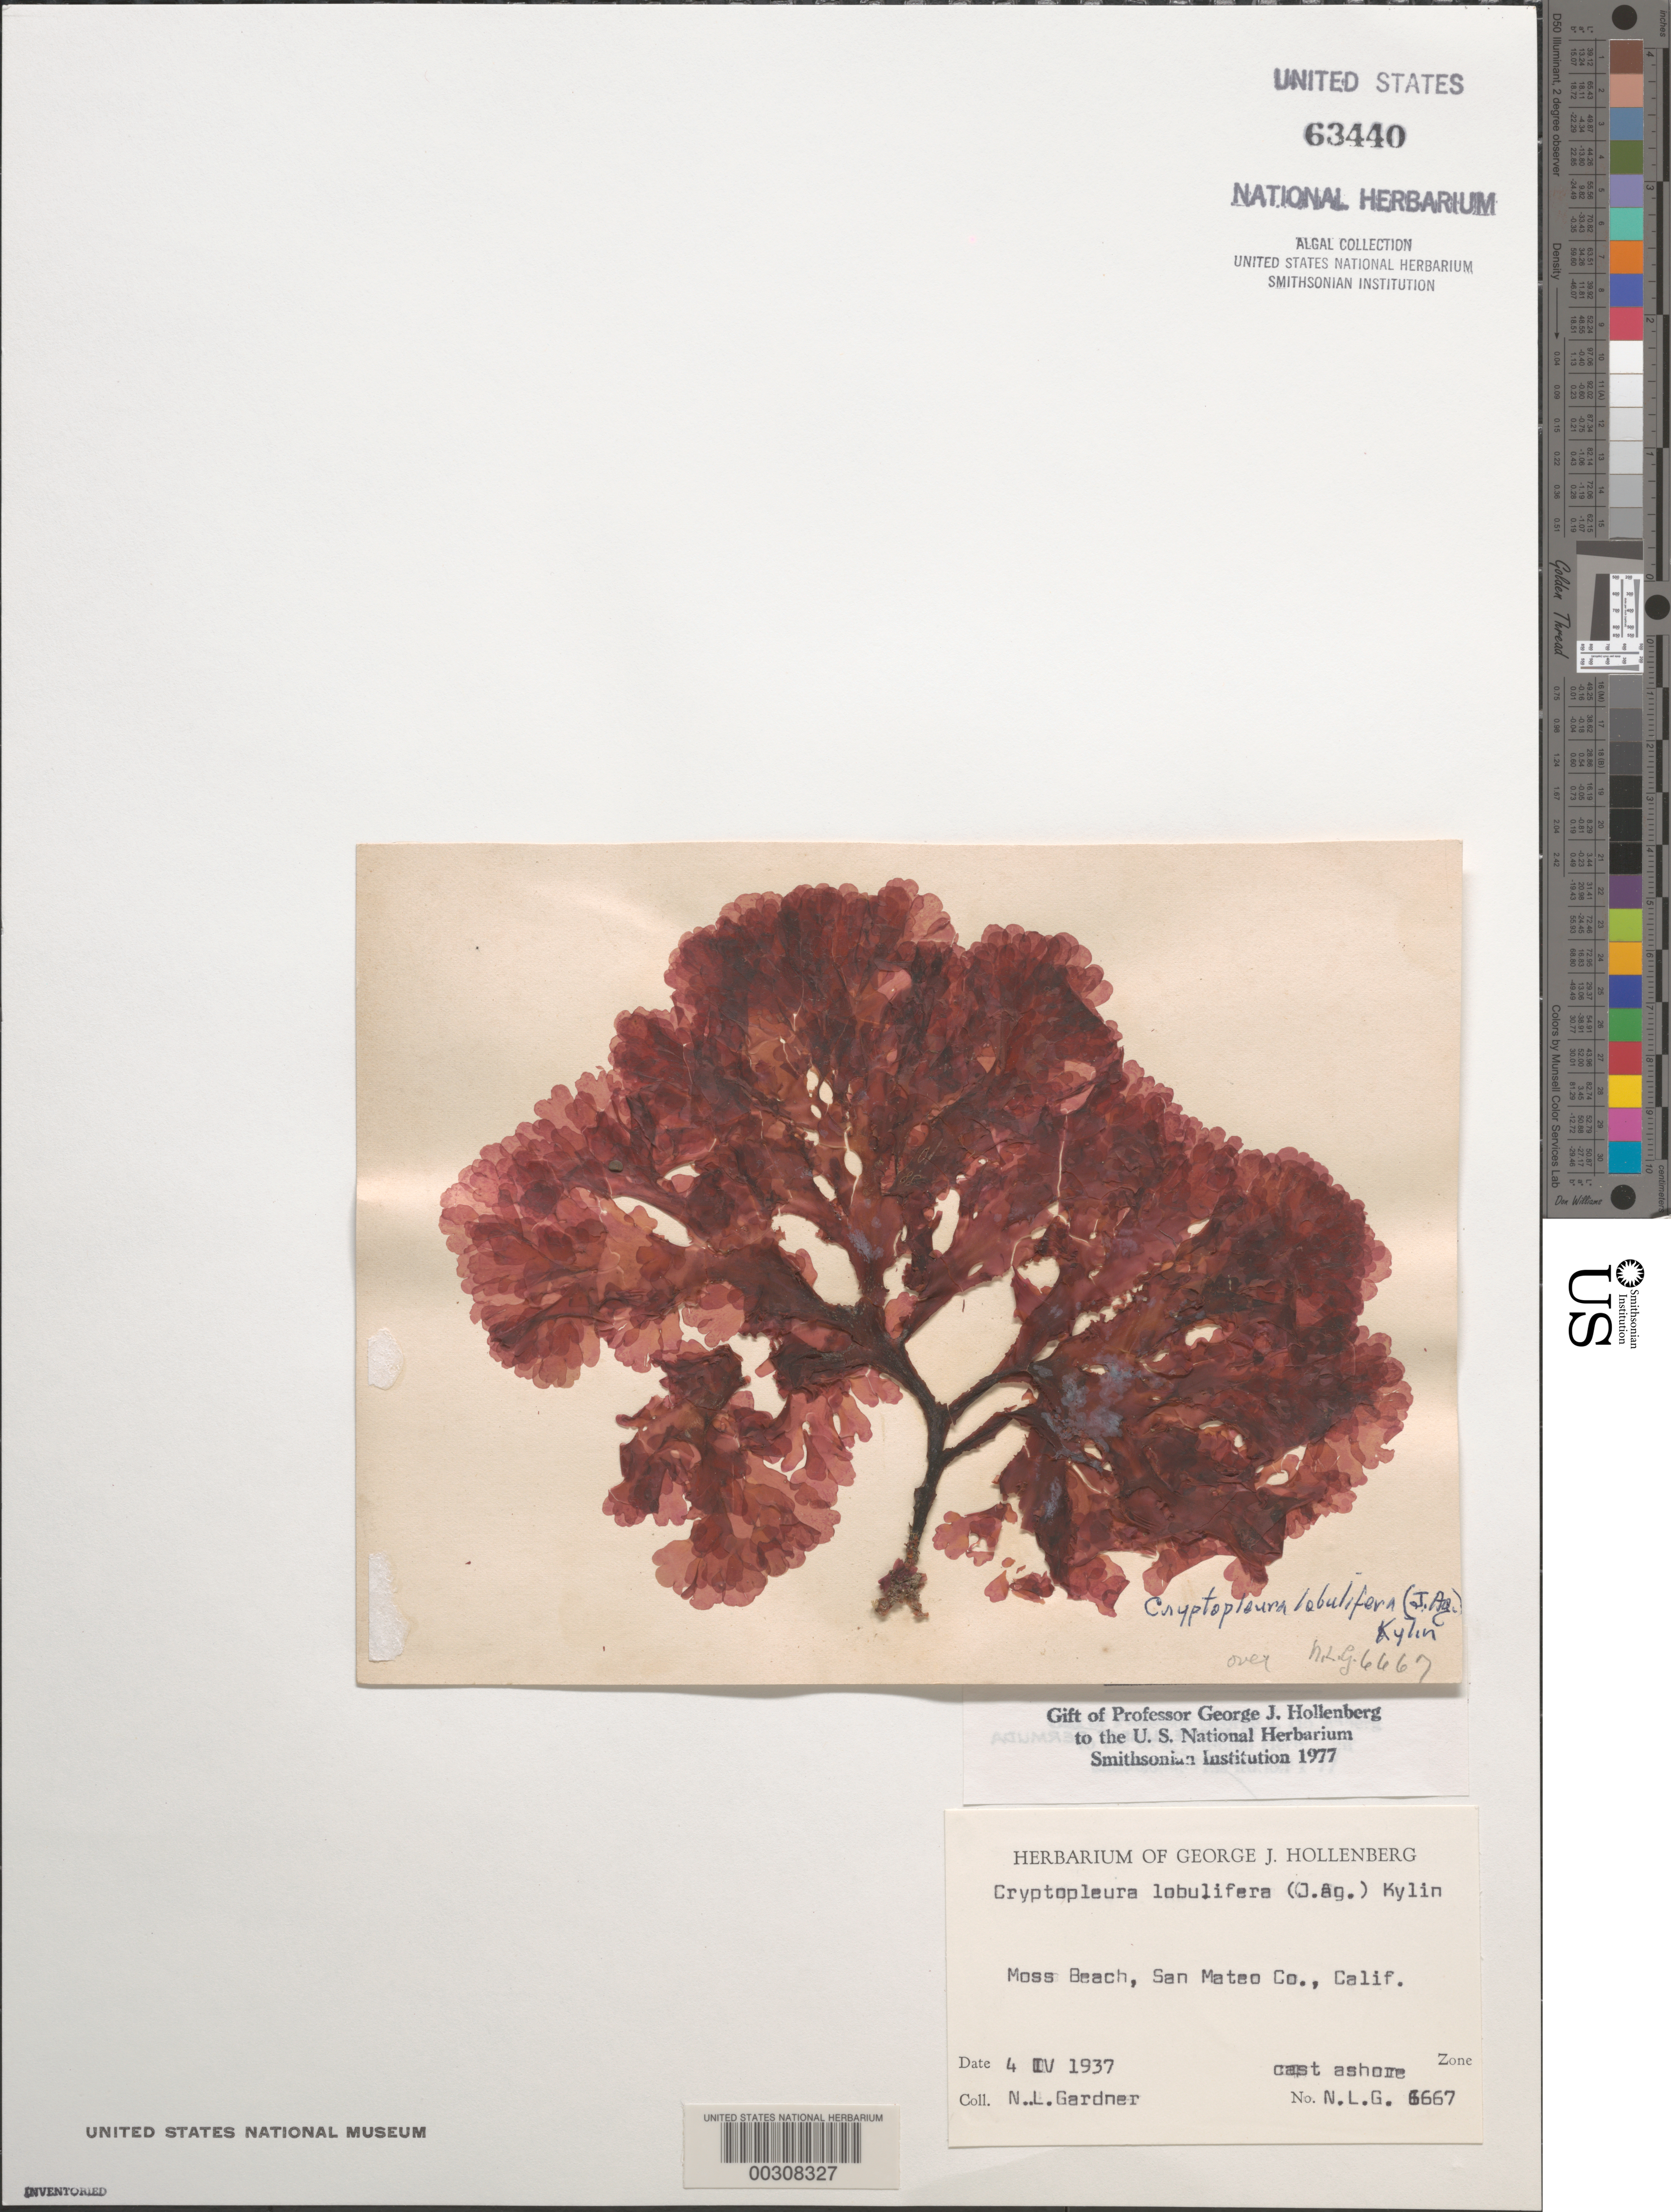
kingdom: Plantae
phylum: Rhodophyta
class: Florideophyceae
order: Ceramiales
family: Delesseriaceae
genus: Cryptopleura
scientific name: Cryptopleura lobulifera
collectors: N. Gardner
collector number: NLG 6667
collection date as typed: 04 Apr 1937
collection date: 1937-04-04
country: United States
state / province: California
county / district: San Mateo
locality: Moss Beach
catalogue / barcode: US 63440